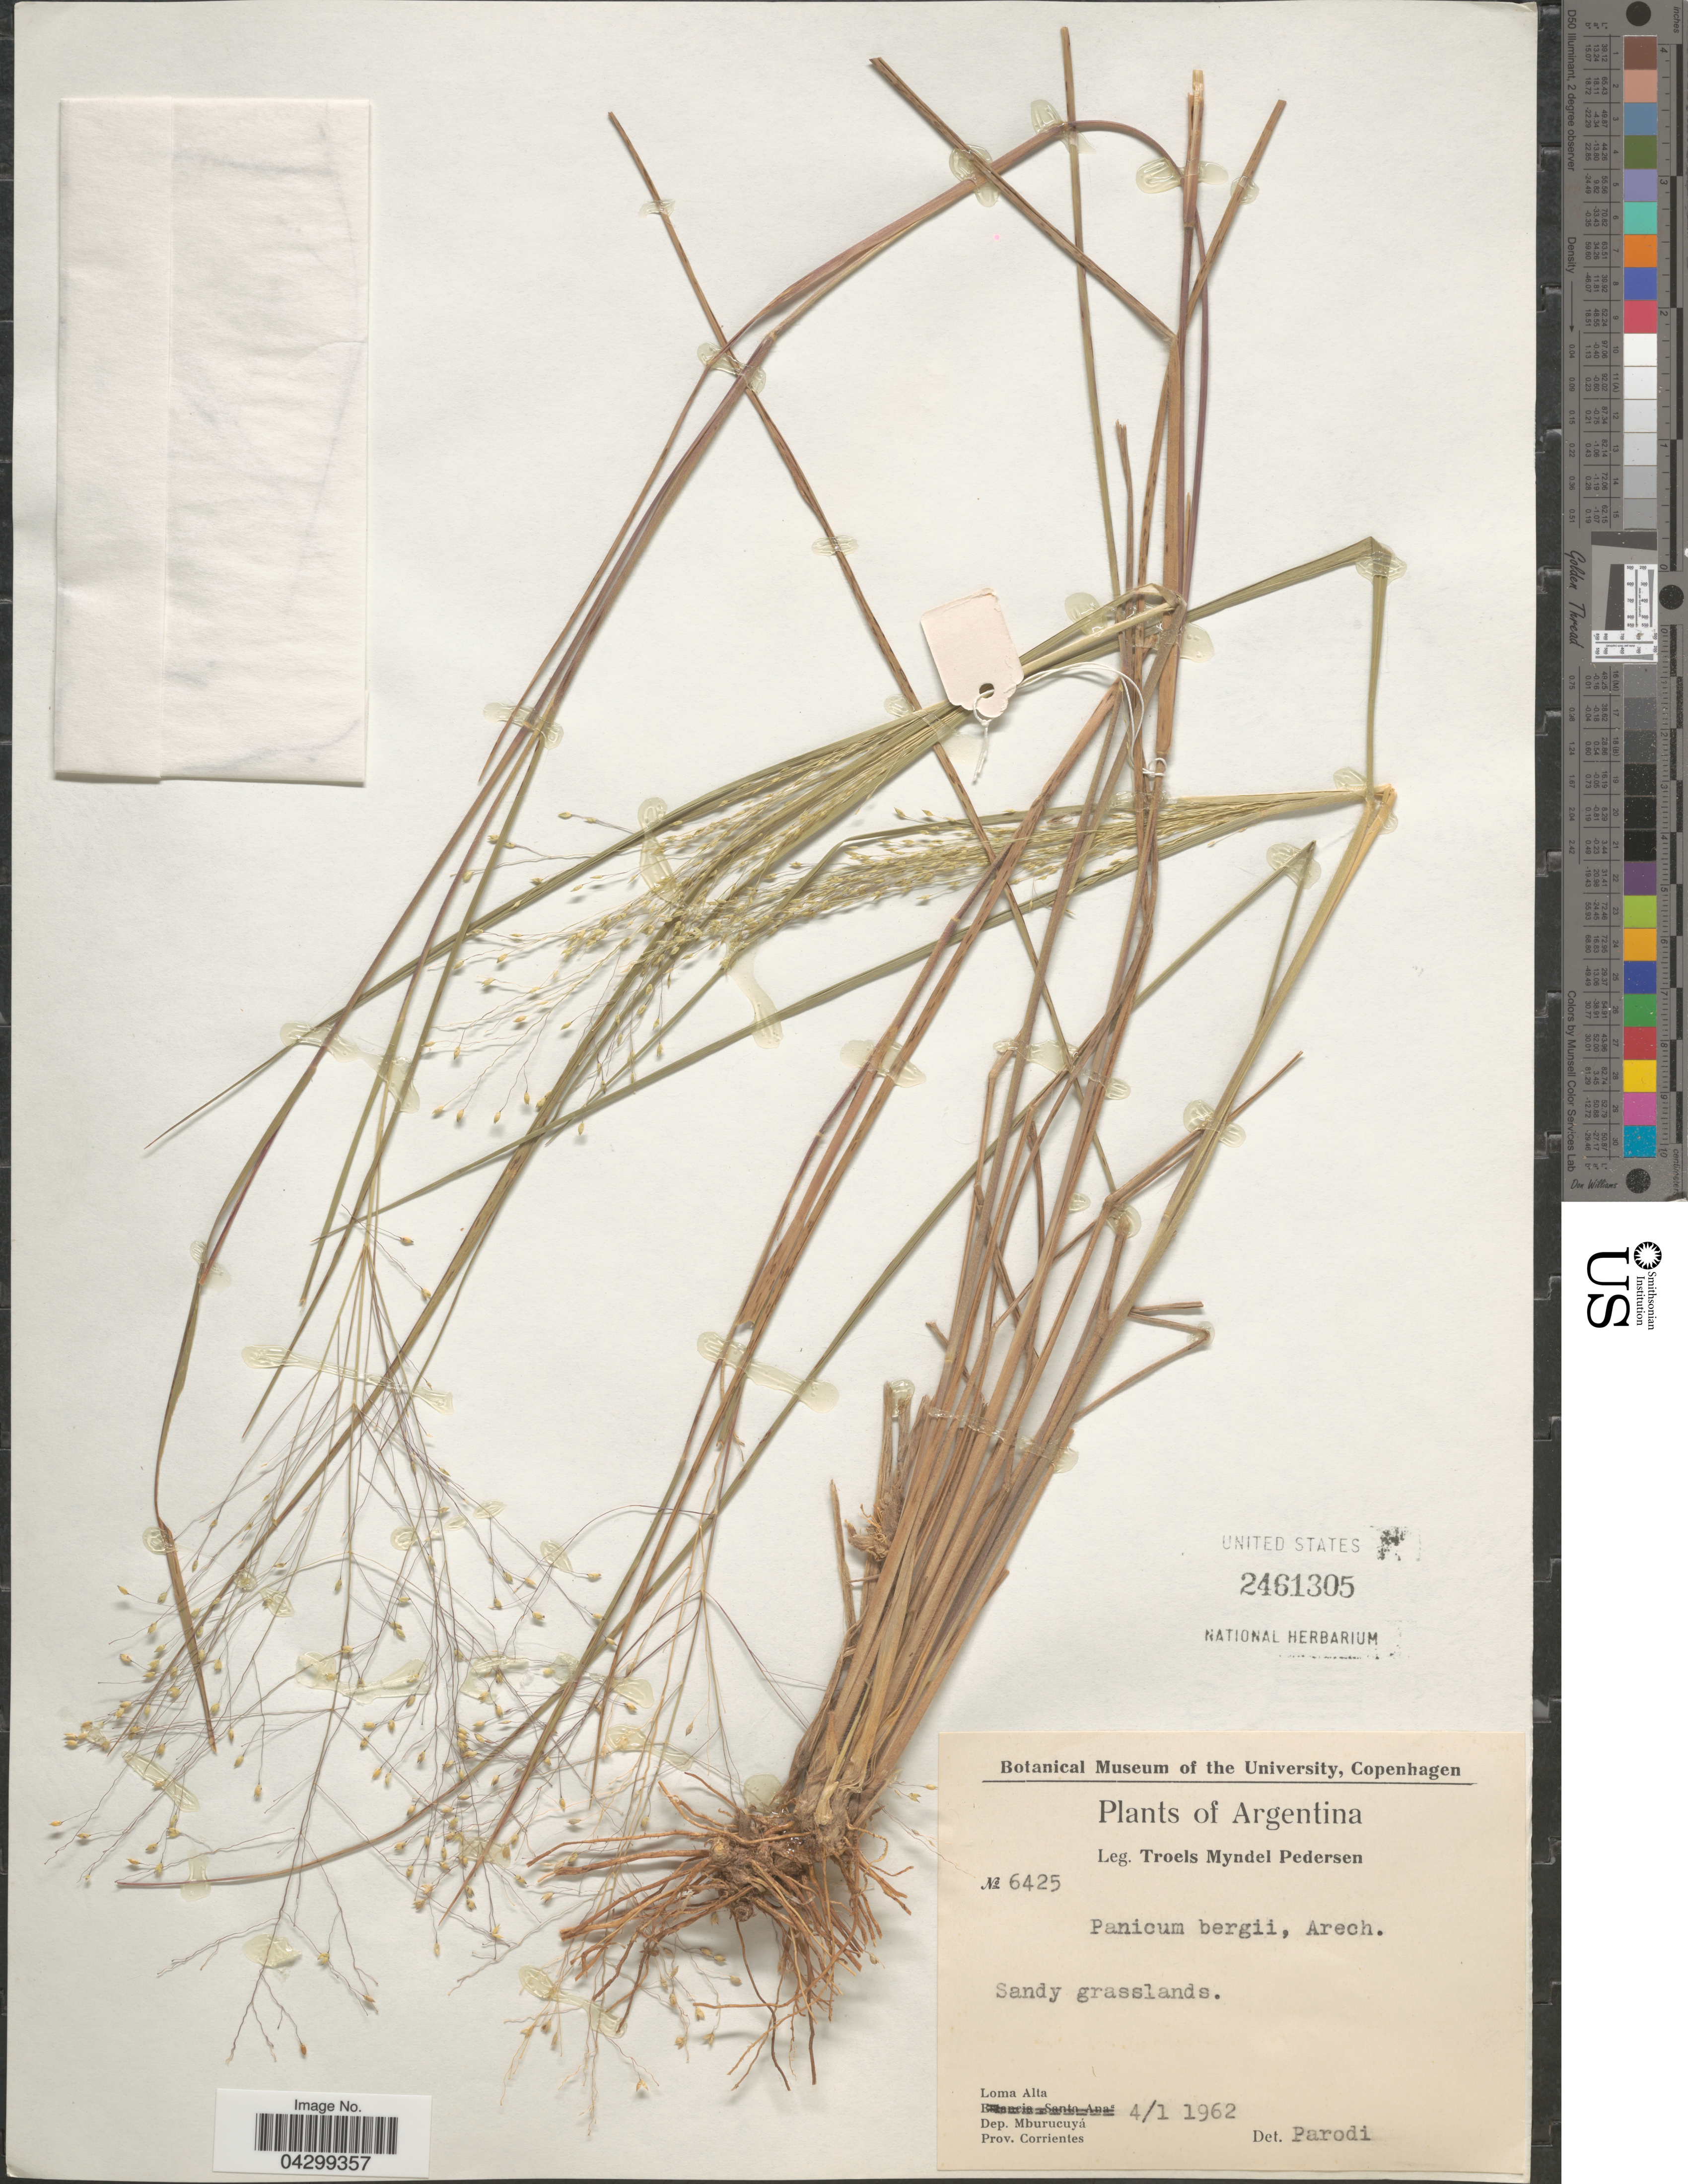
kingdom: Plantae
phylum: Tracheophyta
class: Liliopsida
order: Poales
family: Poaceae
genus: Panicum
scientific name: Panicum bergii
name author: Arechav.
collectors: T. Pederson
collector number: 6425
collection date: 1962-01-04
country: Argentina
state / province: Corrientes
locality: Sandy grasslands. Loma Alta. Dep. Mburucuyá.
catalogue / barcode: US 2461305